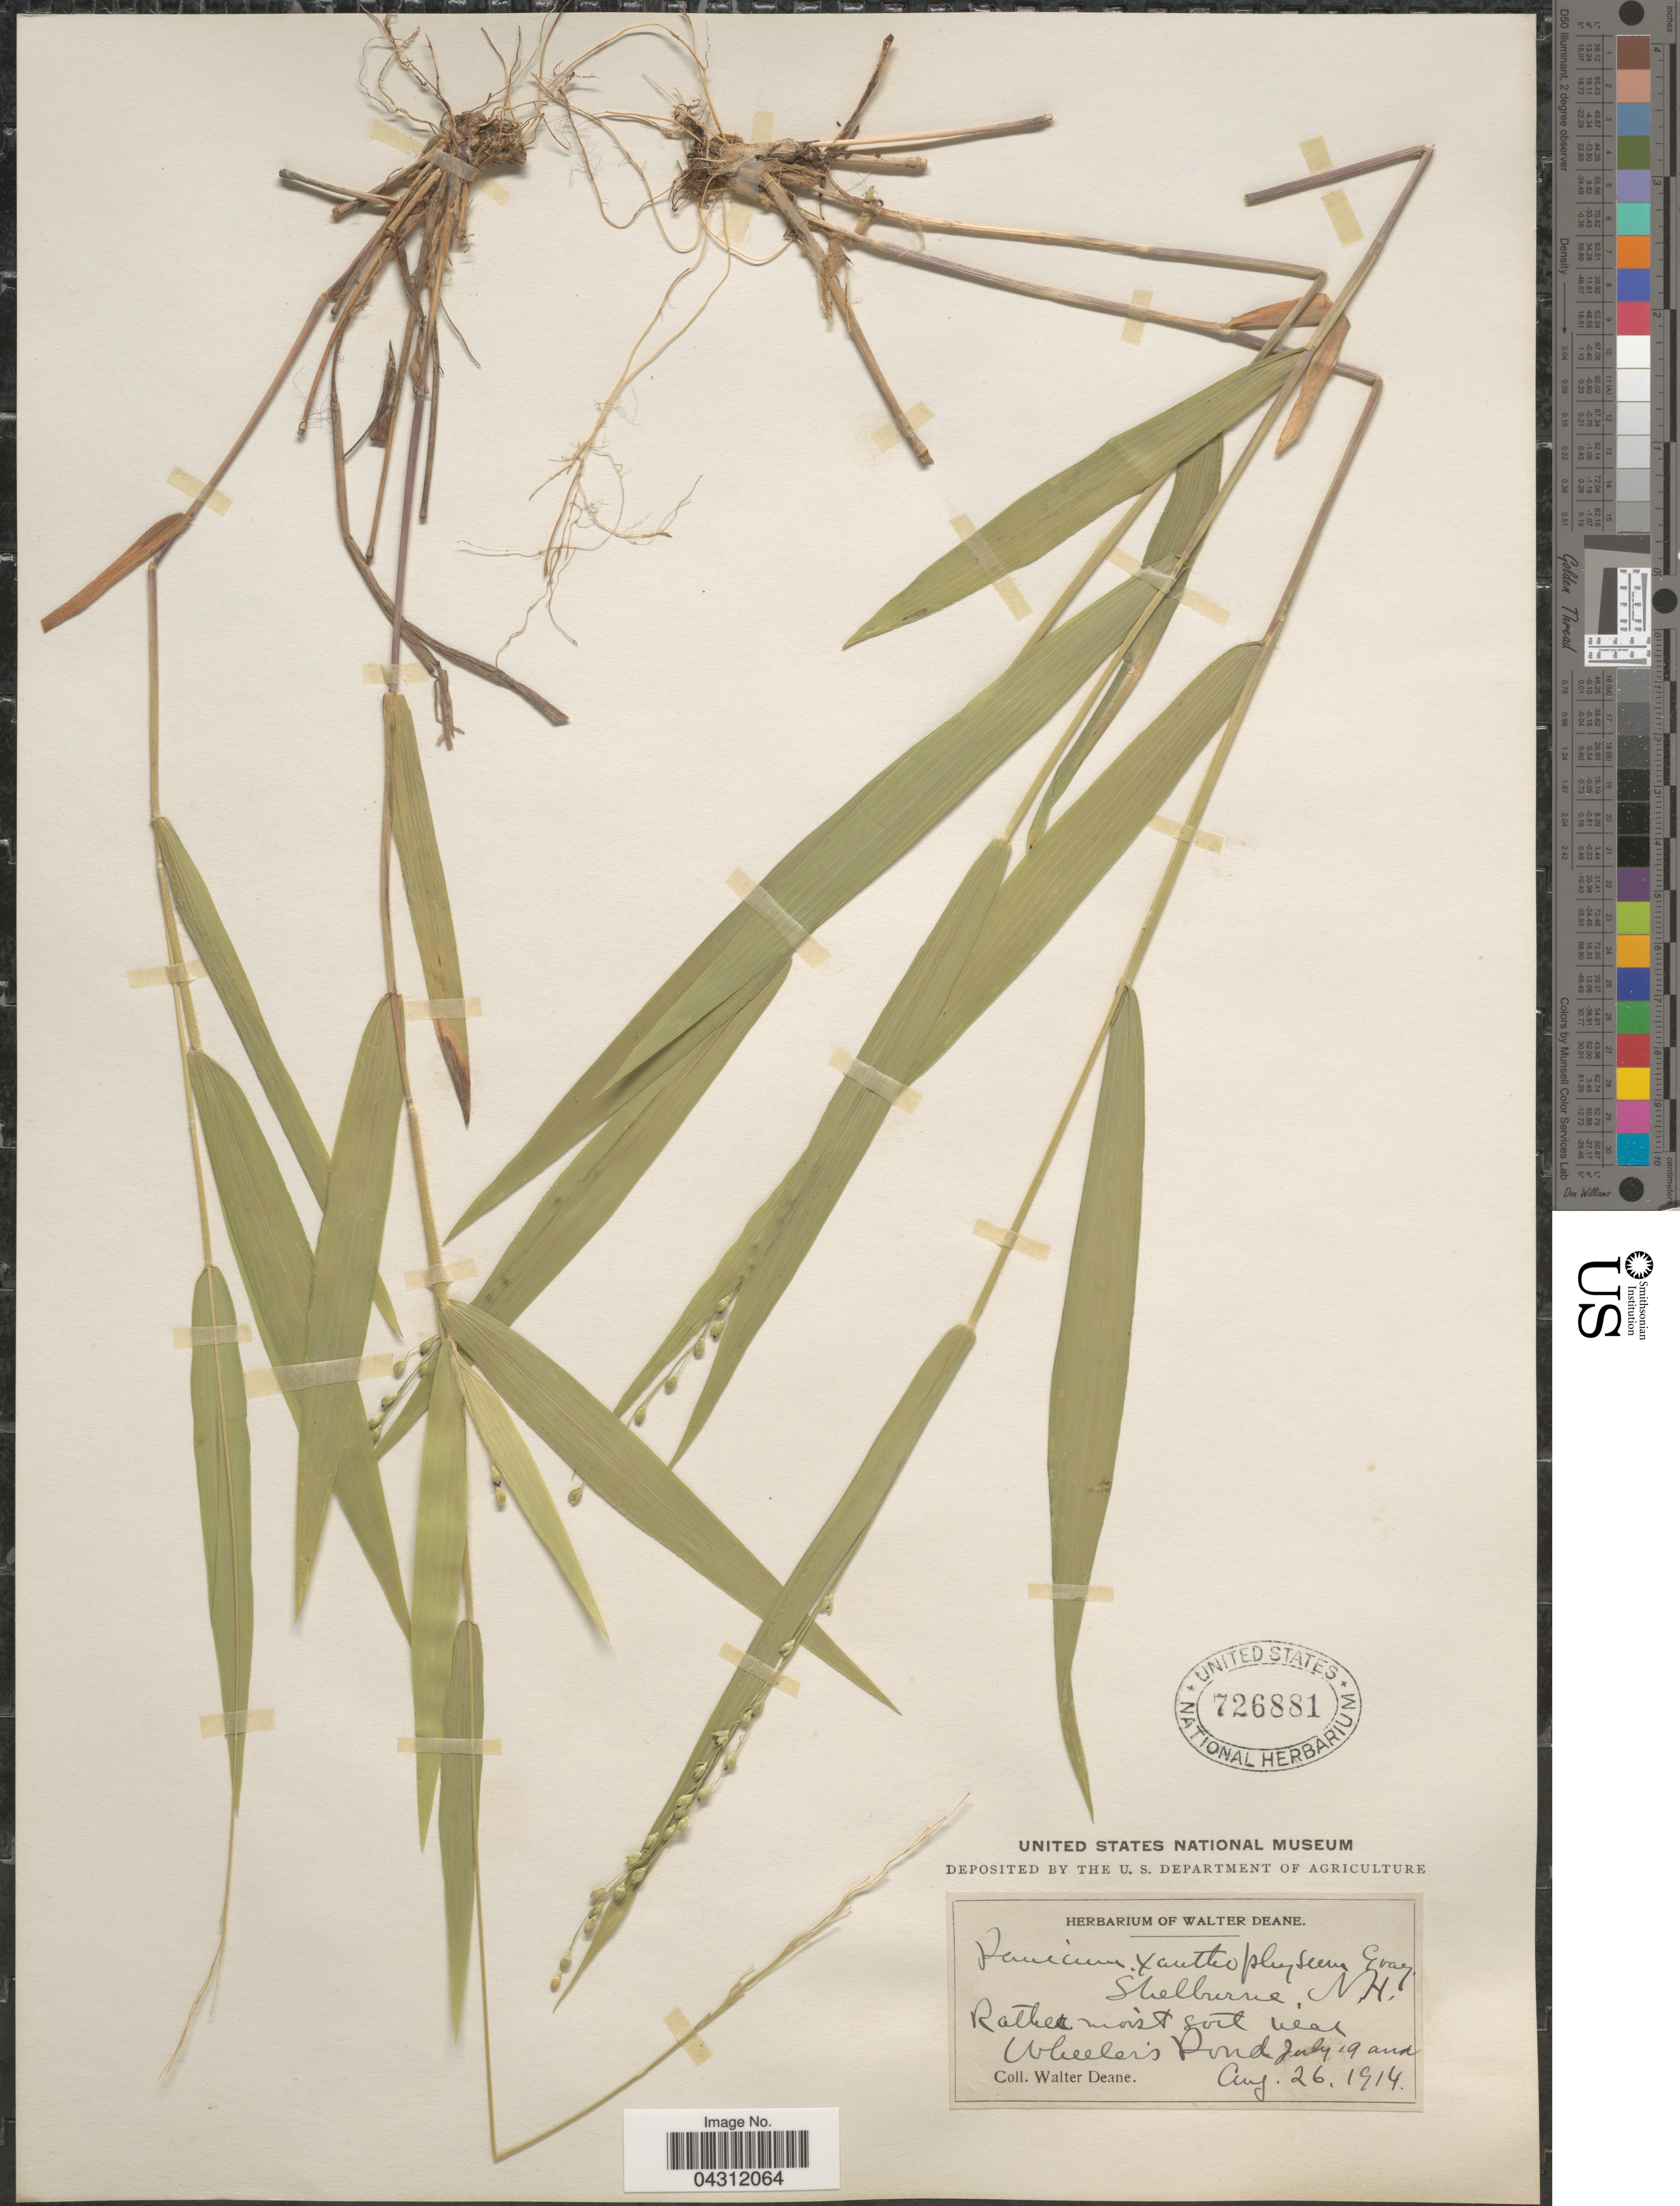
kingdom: Plantae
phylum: Tracheophyta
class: Liliopsida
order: Poales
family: Poaceae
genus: Dichanthelium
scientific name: Dichanthelium xanthophysum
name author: (A. Gray) Freckmann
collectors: W. Deane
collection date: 1914-08-26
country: United States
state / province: New Hampshire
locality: Shelburne. Rather dry soil near Wheeler's Pond.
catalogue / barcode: US 726881